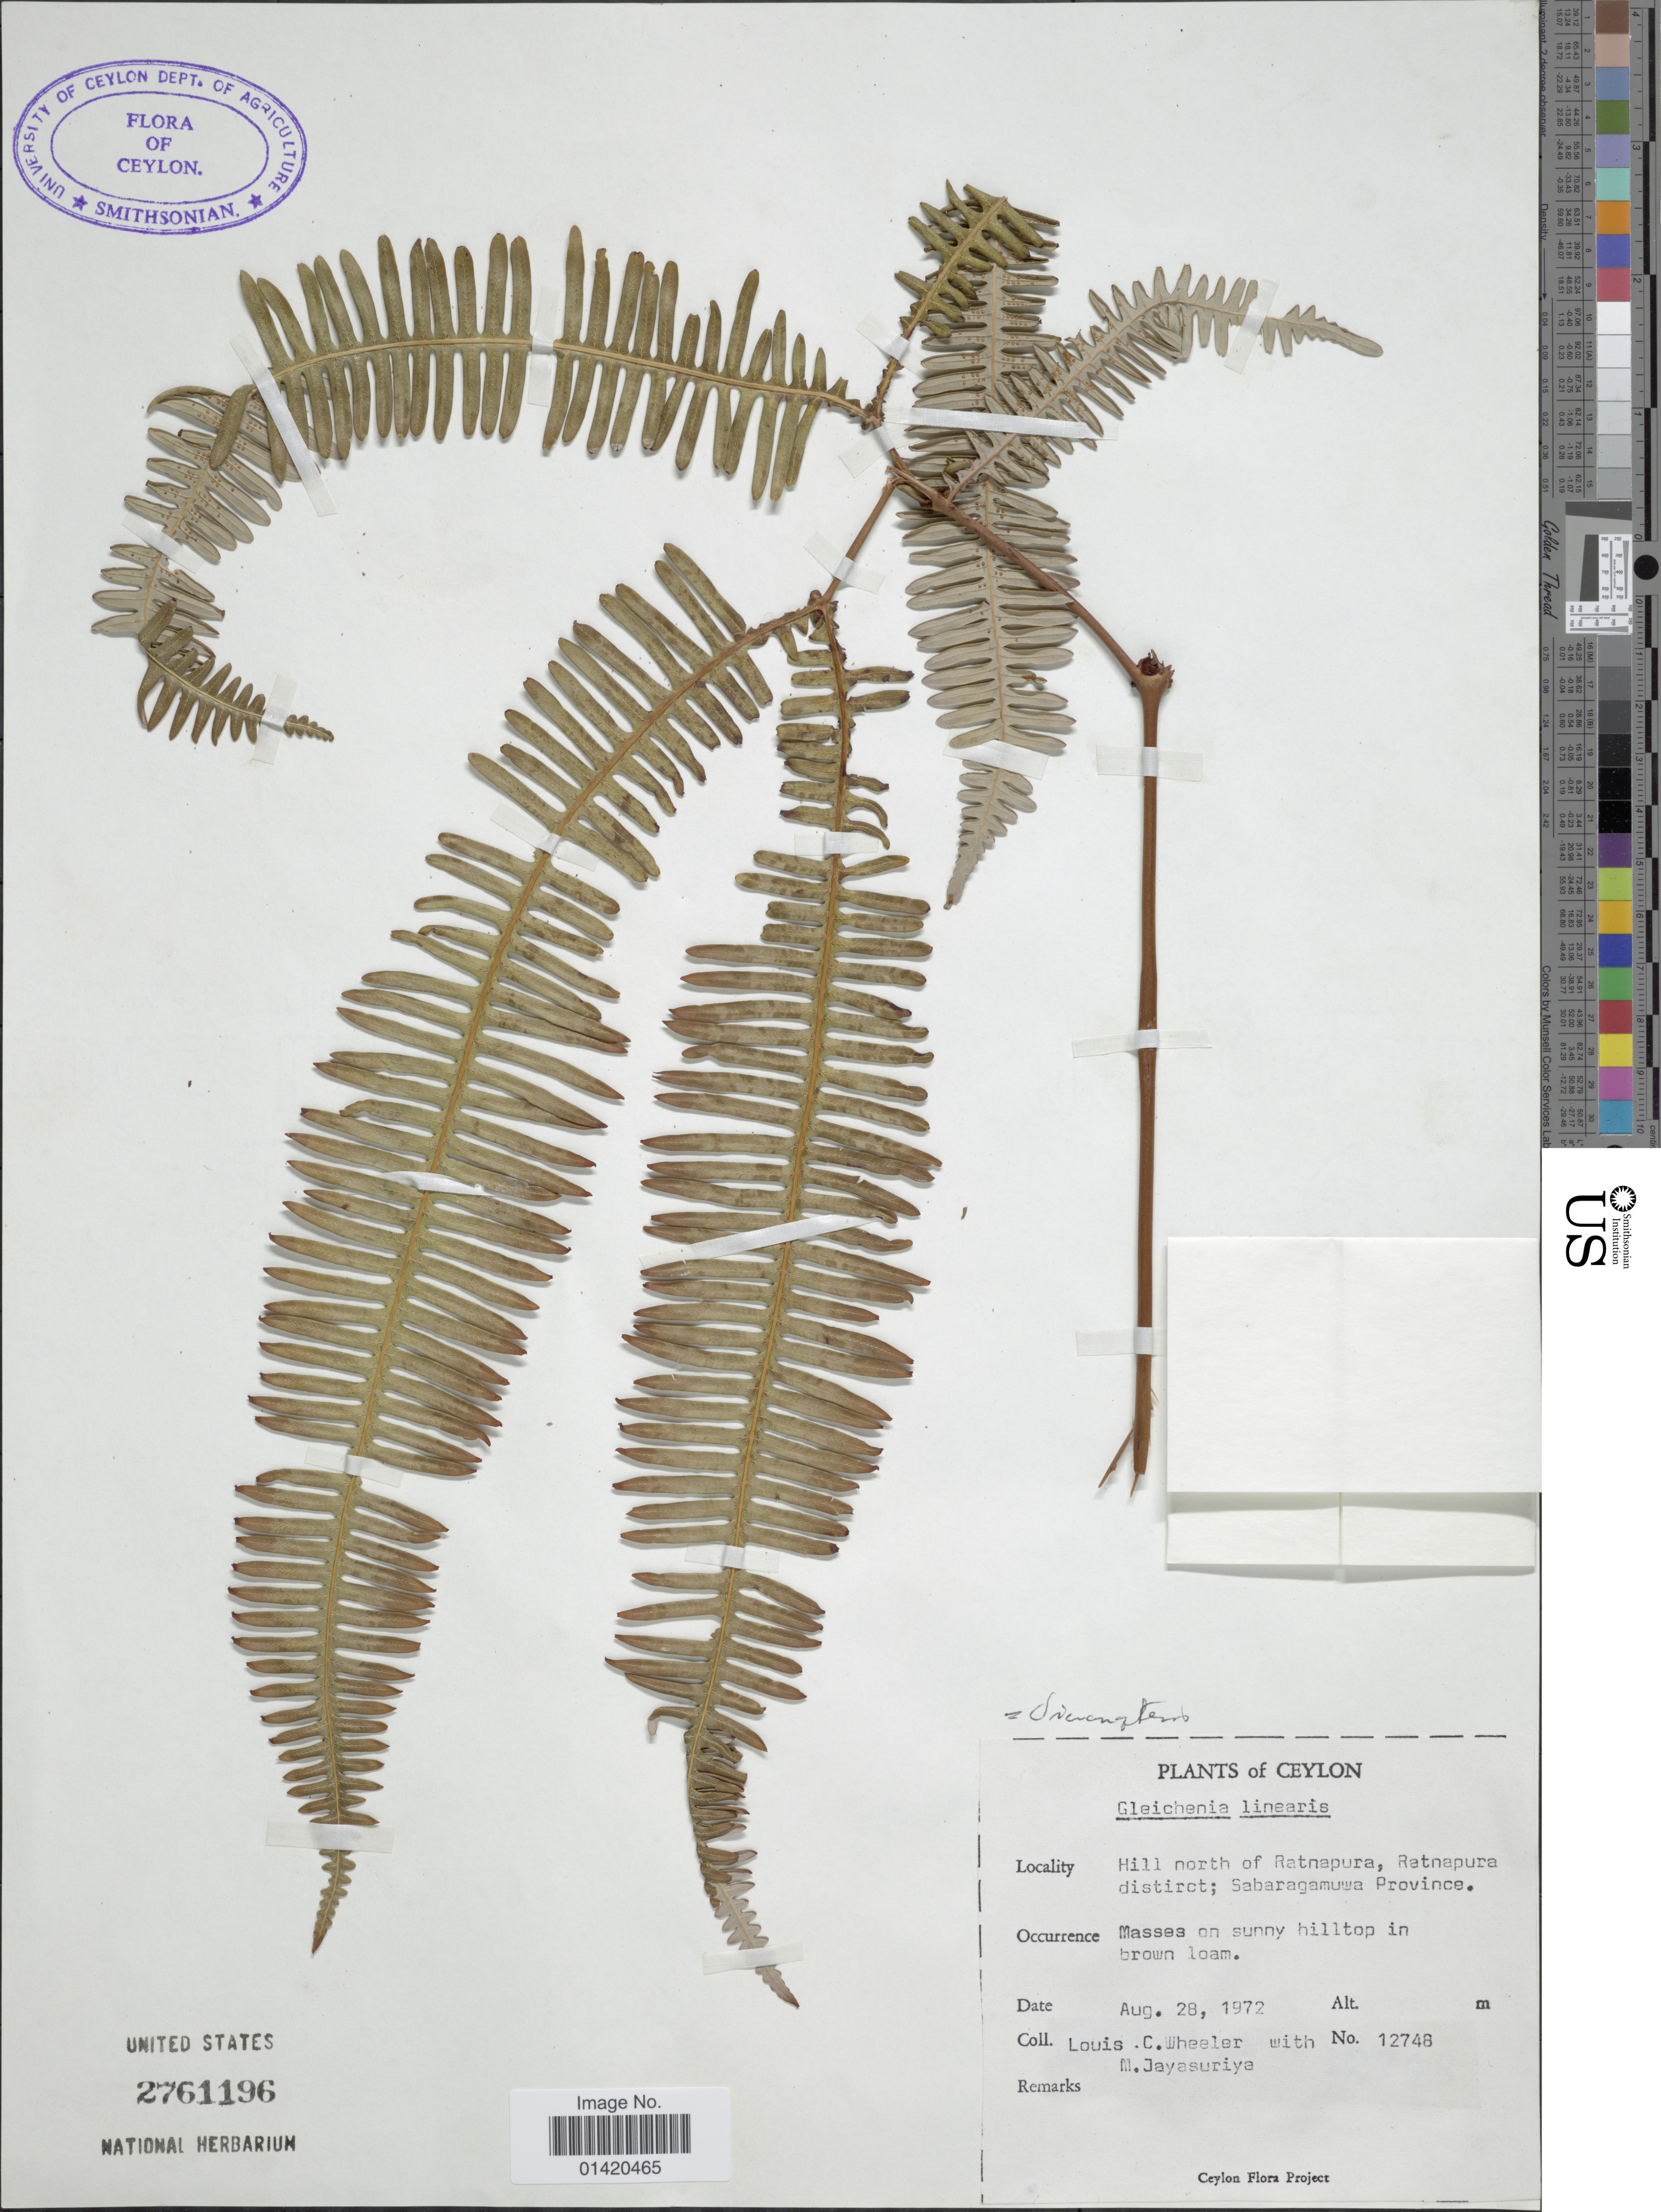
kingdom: Plantae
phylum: Tracheophyta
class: Polypodiopsida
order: Gleicheniales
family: Gleicheniaceae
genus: Dicranopteris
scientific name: Dicranopteris linearis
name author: (Burm. f.) Underw.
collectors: L. C. Wheeler & M. Jayasuriya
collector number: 12748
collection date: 1972-08-28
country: Sri Lanka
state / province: Sabaragamuwa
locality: Ceylon, Hill north of Ratnapura, Ratnapura district; Sabaragamuwa Province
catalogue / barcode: US 2761196